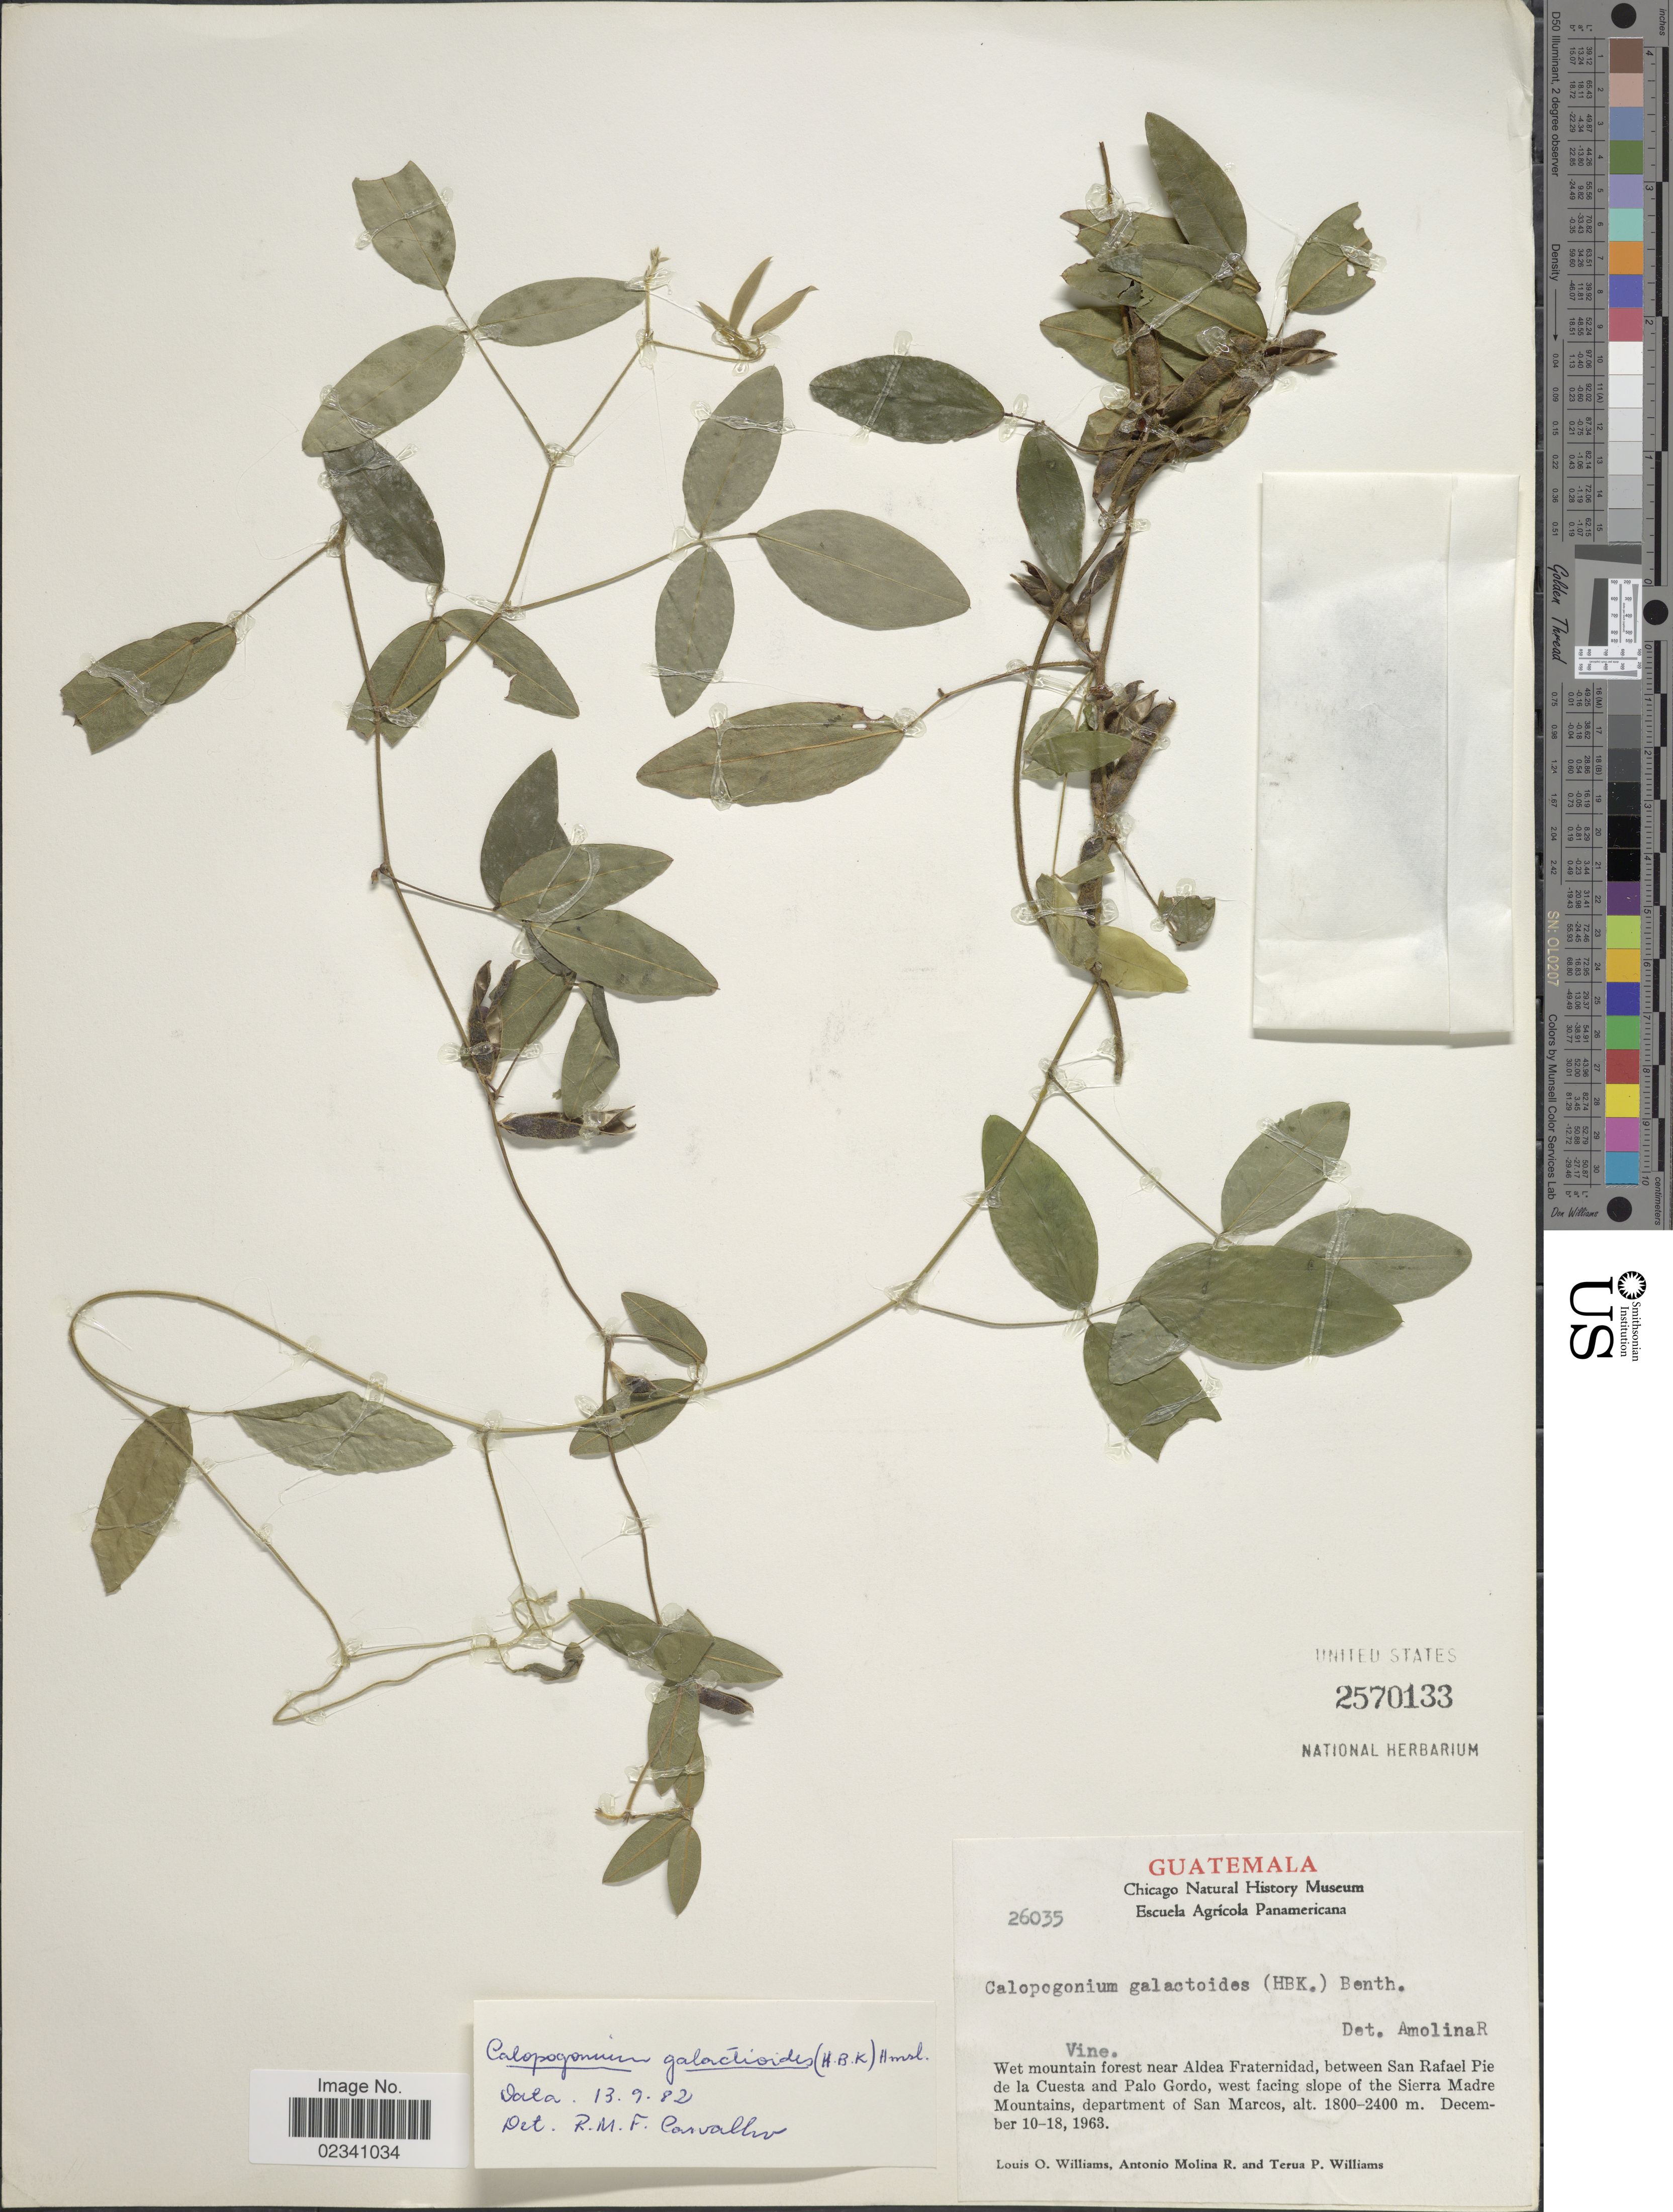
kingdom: Plantae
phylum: Tracheophyta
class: Magnoliopsida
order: Fabales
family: Fabaceae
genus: Calopogonium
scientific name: Calopogonium galactioides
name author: (Kunth) Hemsl.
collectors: L. O. Williams, A. Molina R. & T. Williams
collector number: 26035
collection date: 1963-12-10/1963-12-18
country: Guatemala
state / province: San Marcos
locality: Wet mountain forest near Aldea Fraternidad, between San Rafael Pie de la Cuesta and Palo Gordo, west facing slope of the Sierra Madre Mountains, departament of San Marcos.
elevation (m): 1800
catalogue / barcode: US 2570133